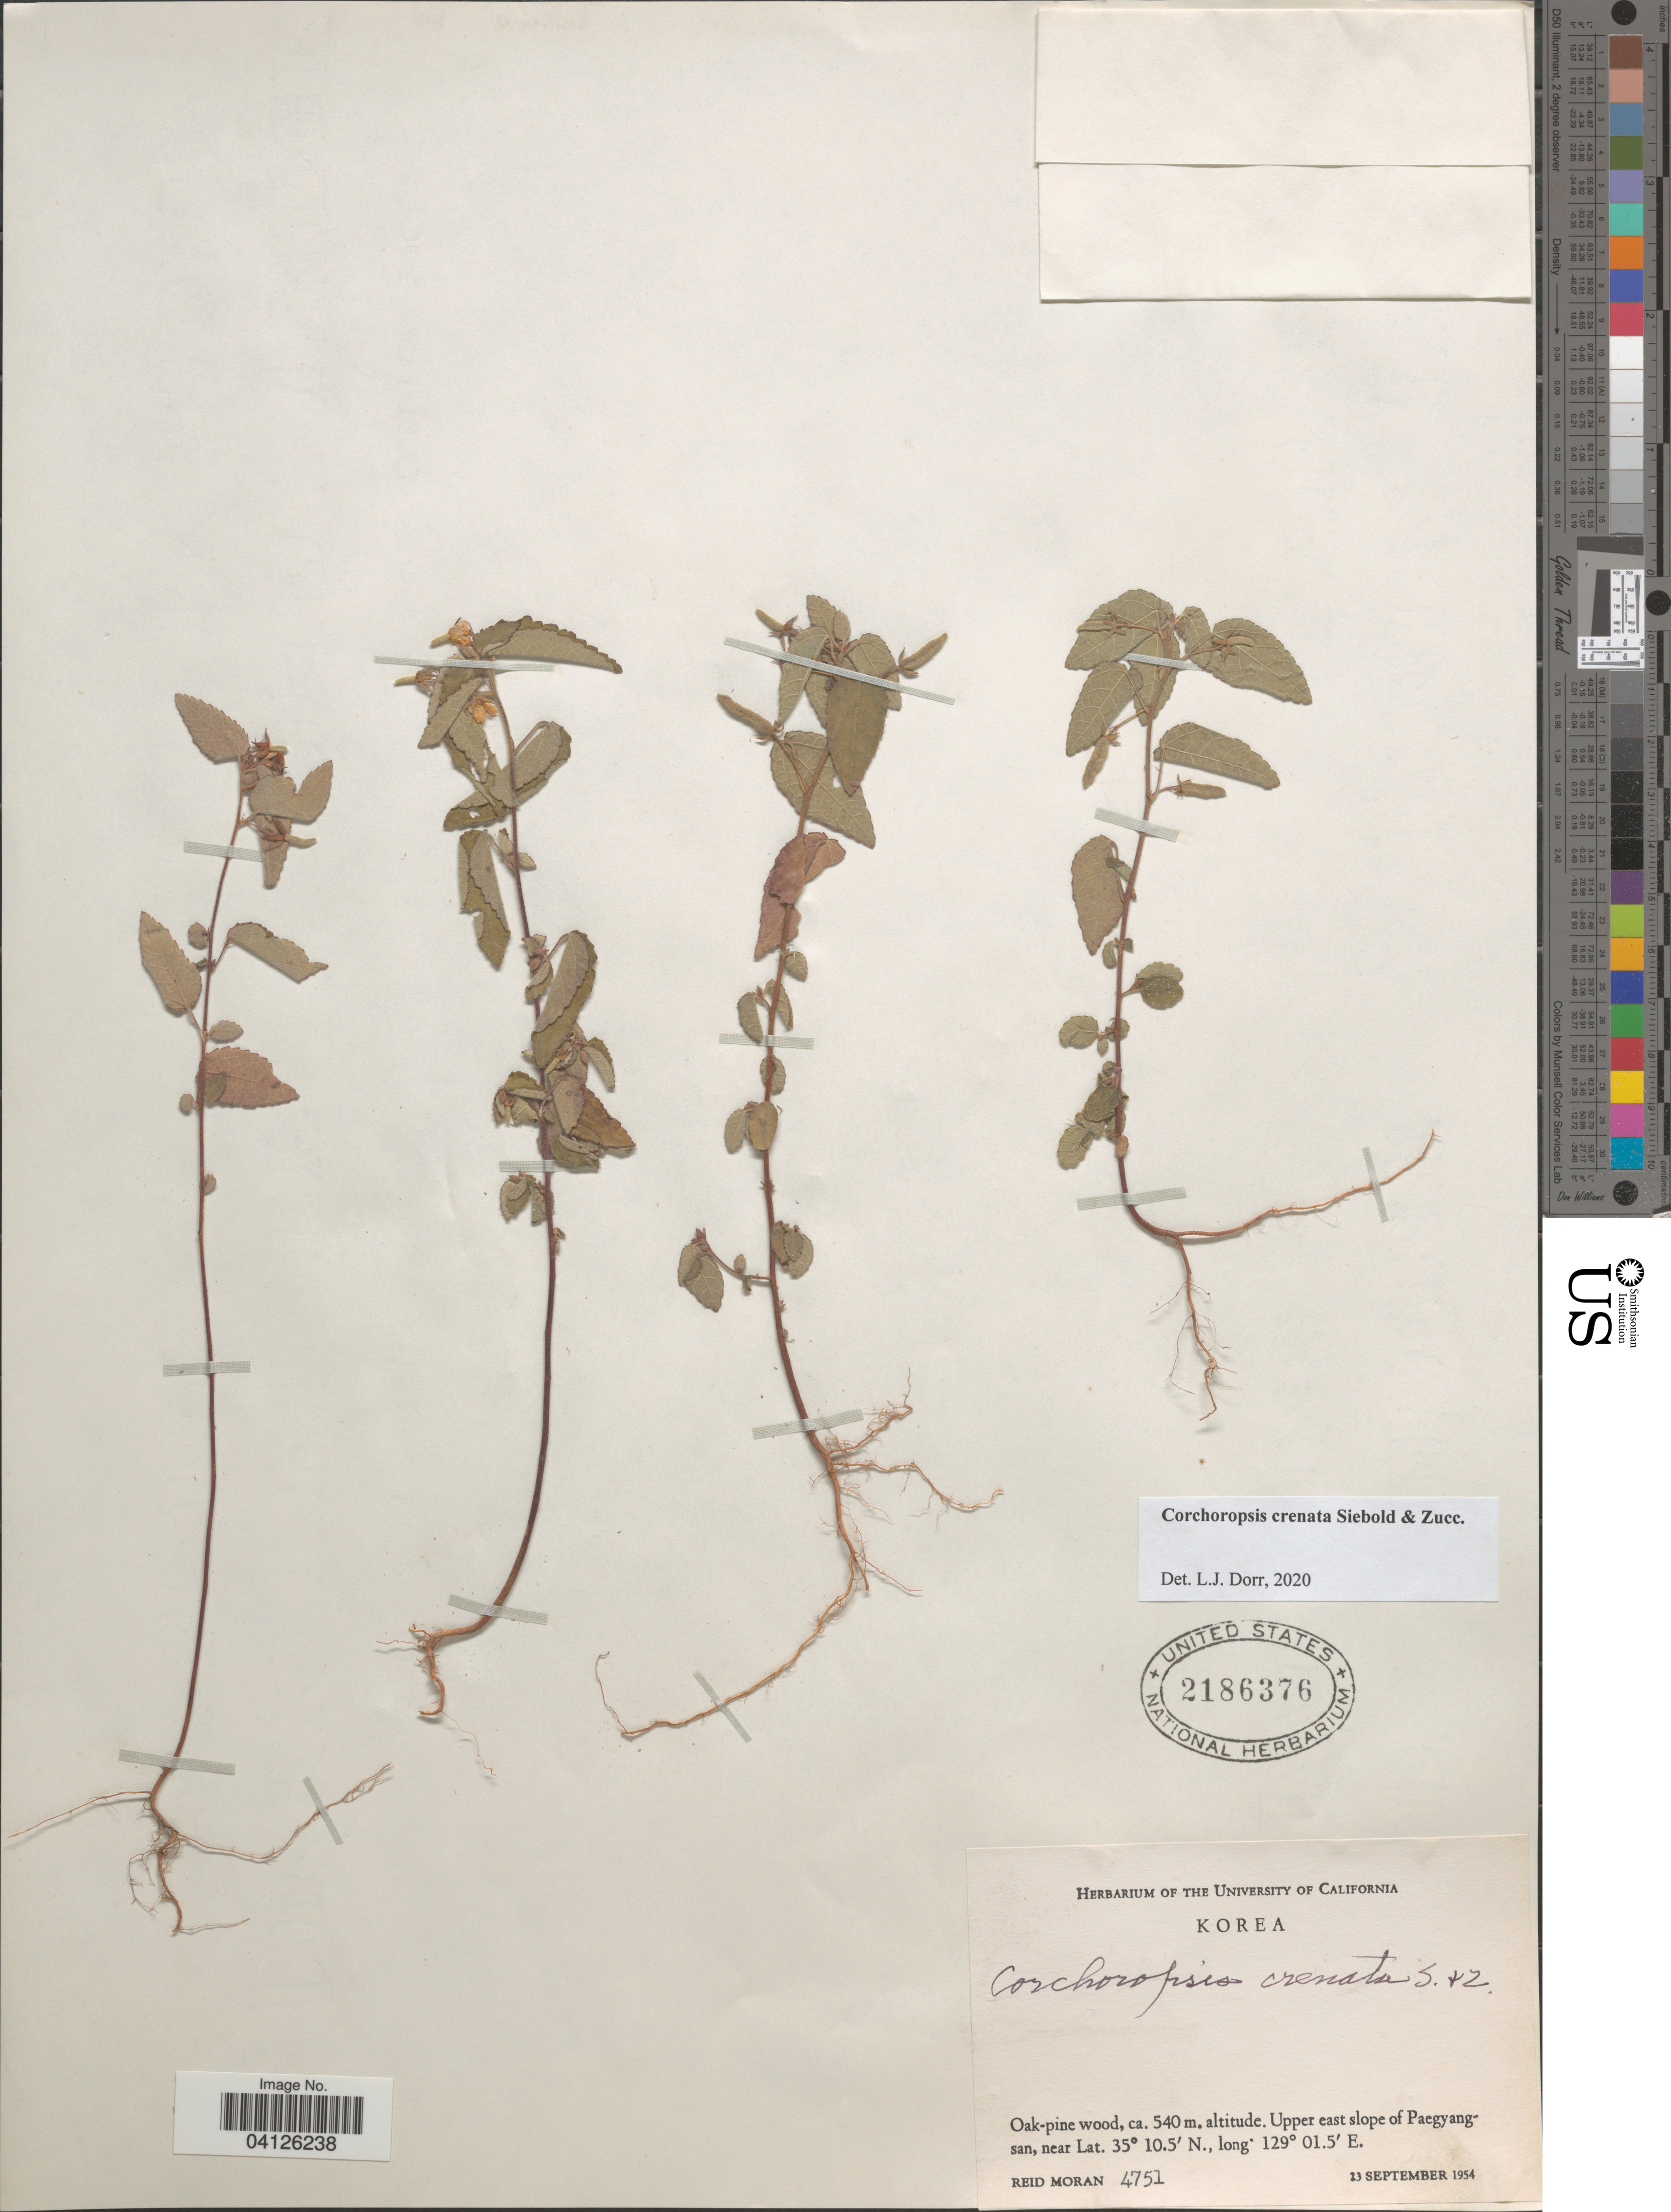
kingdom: Plantae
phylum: Tracheophyta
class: Magnoliopsida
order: Malvales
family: Malvaceae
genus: Corchoropsis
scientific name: Corchoropsis crenata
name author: Siebold & Zucc.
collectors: R. Moran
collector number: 4751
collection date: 1954-09-23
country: North Korea / South Korea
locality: Upper east slope of Paegyang-san.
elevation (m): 540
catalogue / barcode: US 2186376